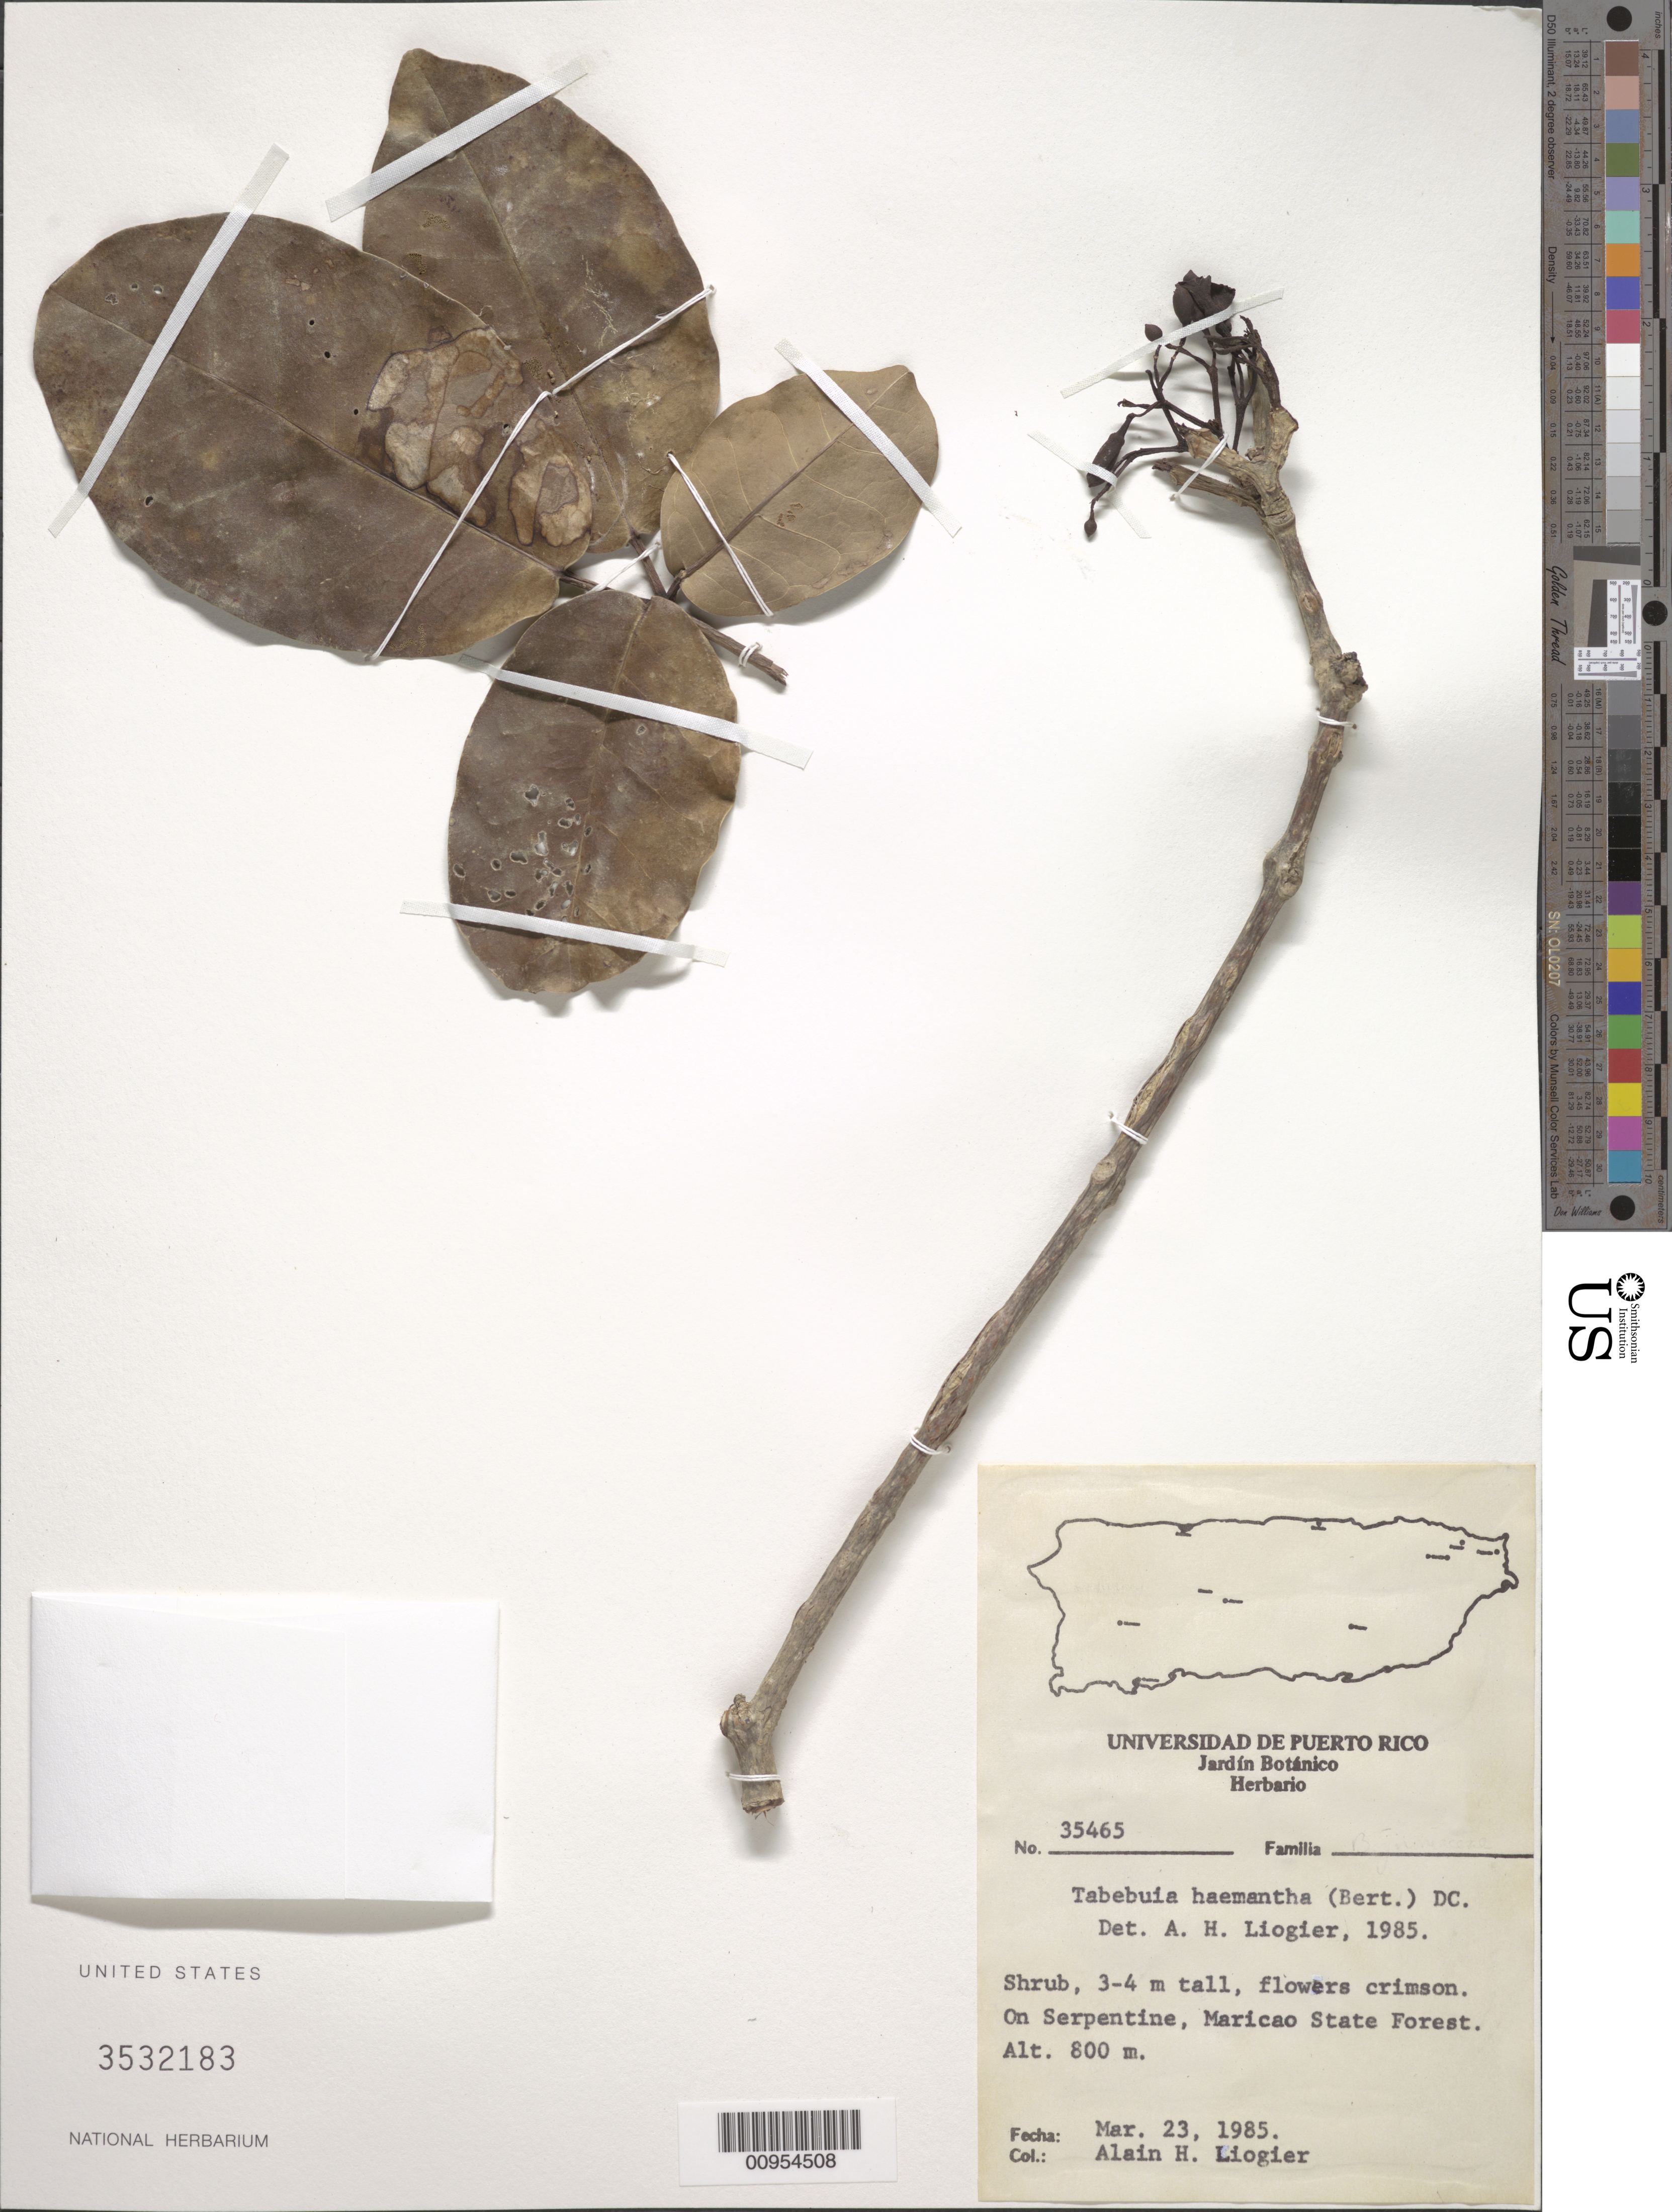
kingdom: Plantae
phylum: Tracheophyta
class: Magnoliopsida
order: Lamiales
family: Bignoniaceae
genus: Tabebuia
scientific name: Tabebuia haemantha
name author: (Bertero ex Spreng.) DC.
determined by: Liogier, Alain H.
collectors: A. H. Liogier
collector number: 35465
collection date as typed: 23 Mar 1985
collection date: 1985-03-23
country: Puerto Rico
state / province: Maricao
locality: Maricao State Forest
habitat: On serpentine.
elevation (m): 800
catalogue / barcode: US 3532183